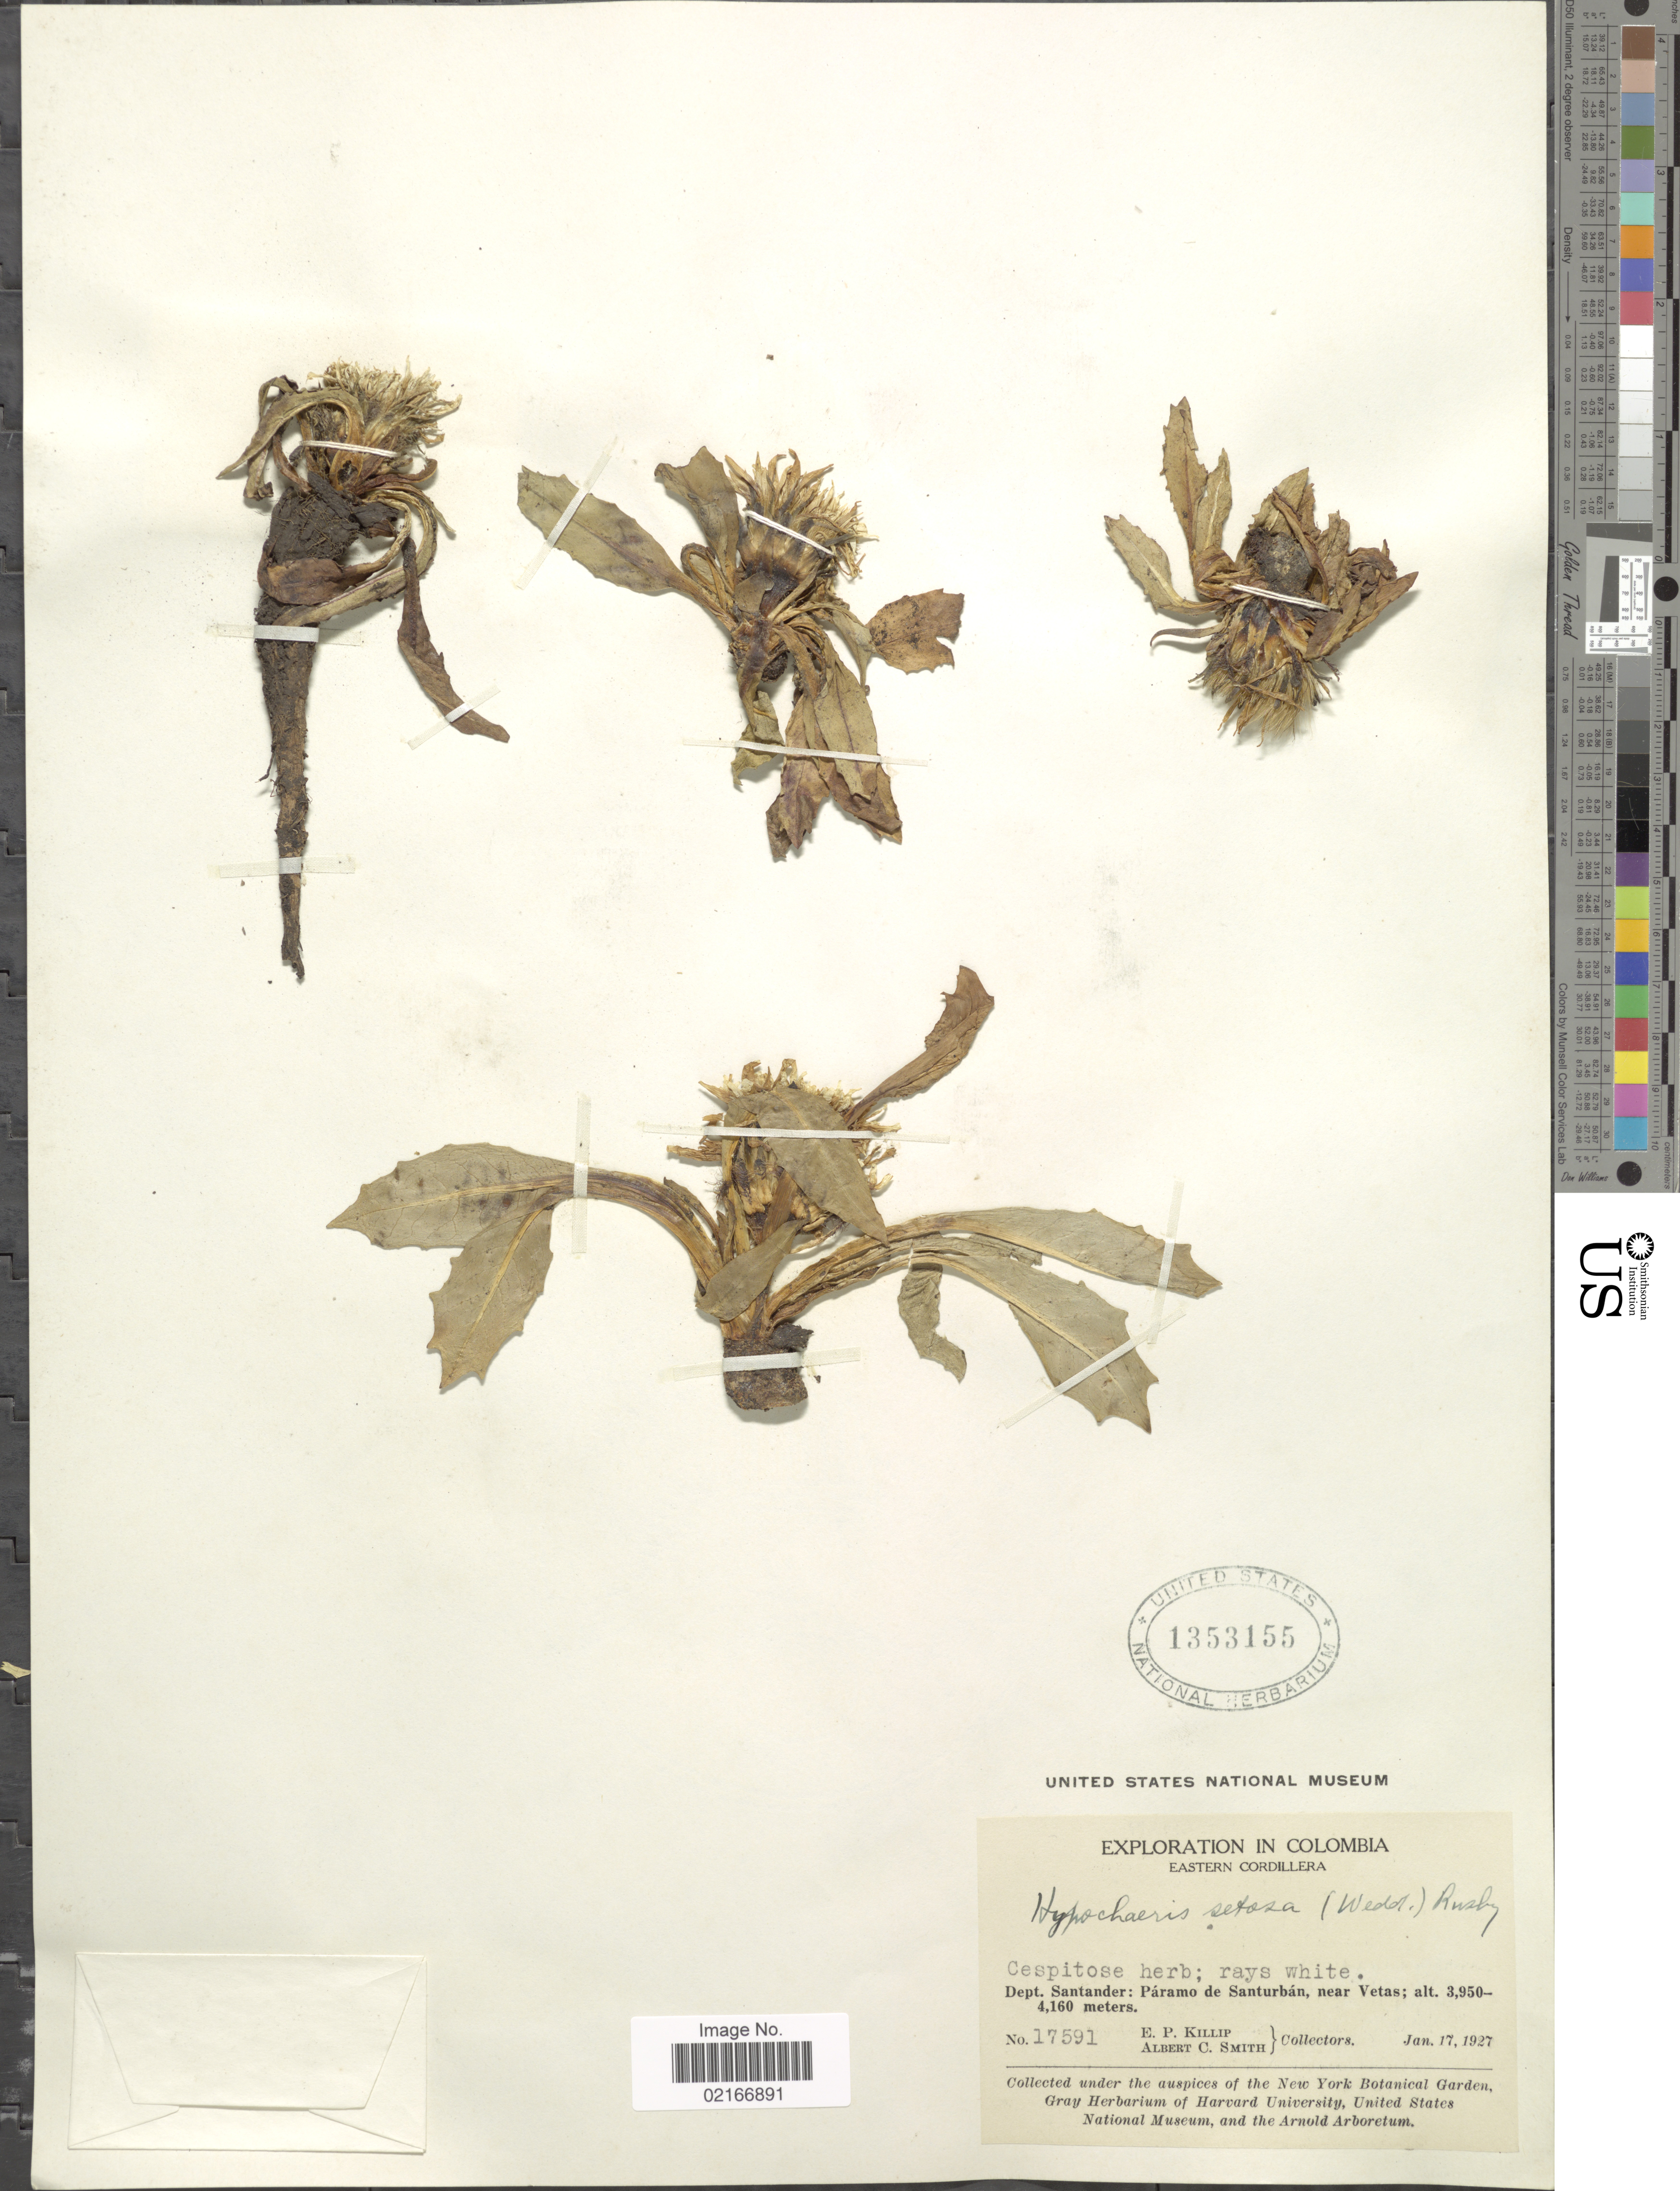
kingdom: Plantae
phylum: Tracheophyta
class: Magnoliopsida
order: Asterales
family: Asteraceae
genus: Hypochaeris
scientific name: Hypochaeris setosa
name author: Formánek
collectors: E. P. Killip & A. C. Smith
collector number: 17591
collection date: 1927-01-17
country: Colombia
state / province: Santander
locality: Eastern Cordillera. Páramo de Santurbán, near Vetas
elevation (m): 3950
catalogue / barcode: US 1353155